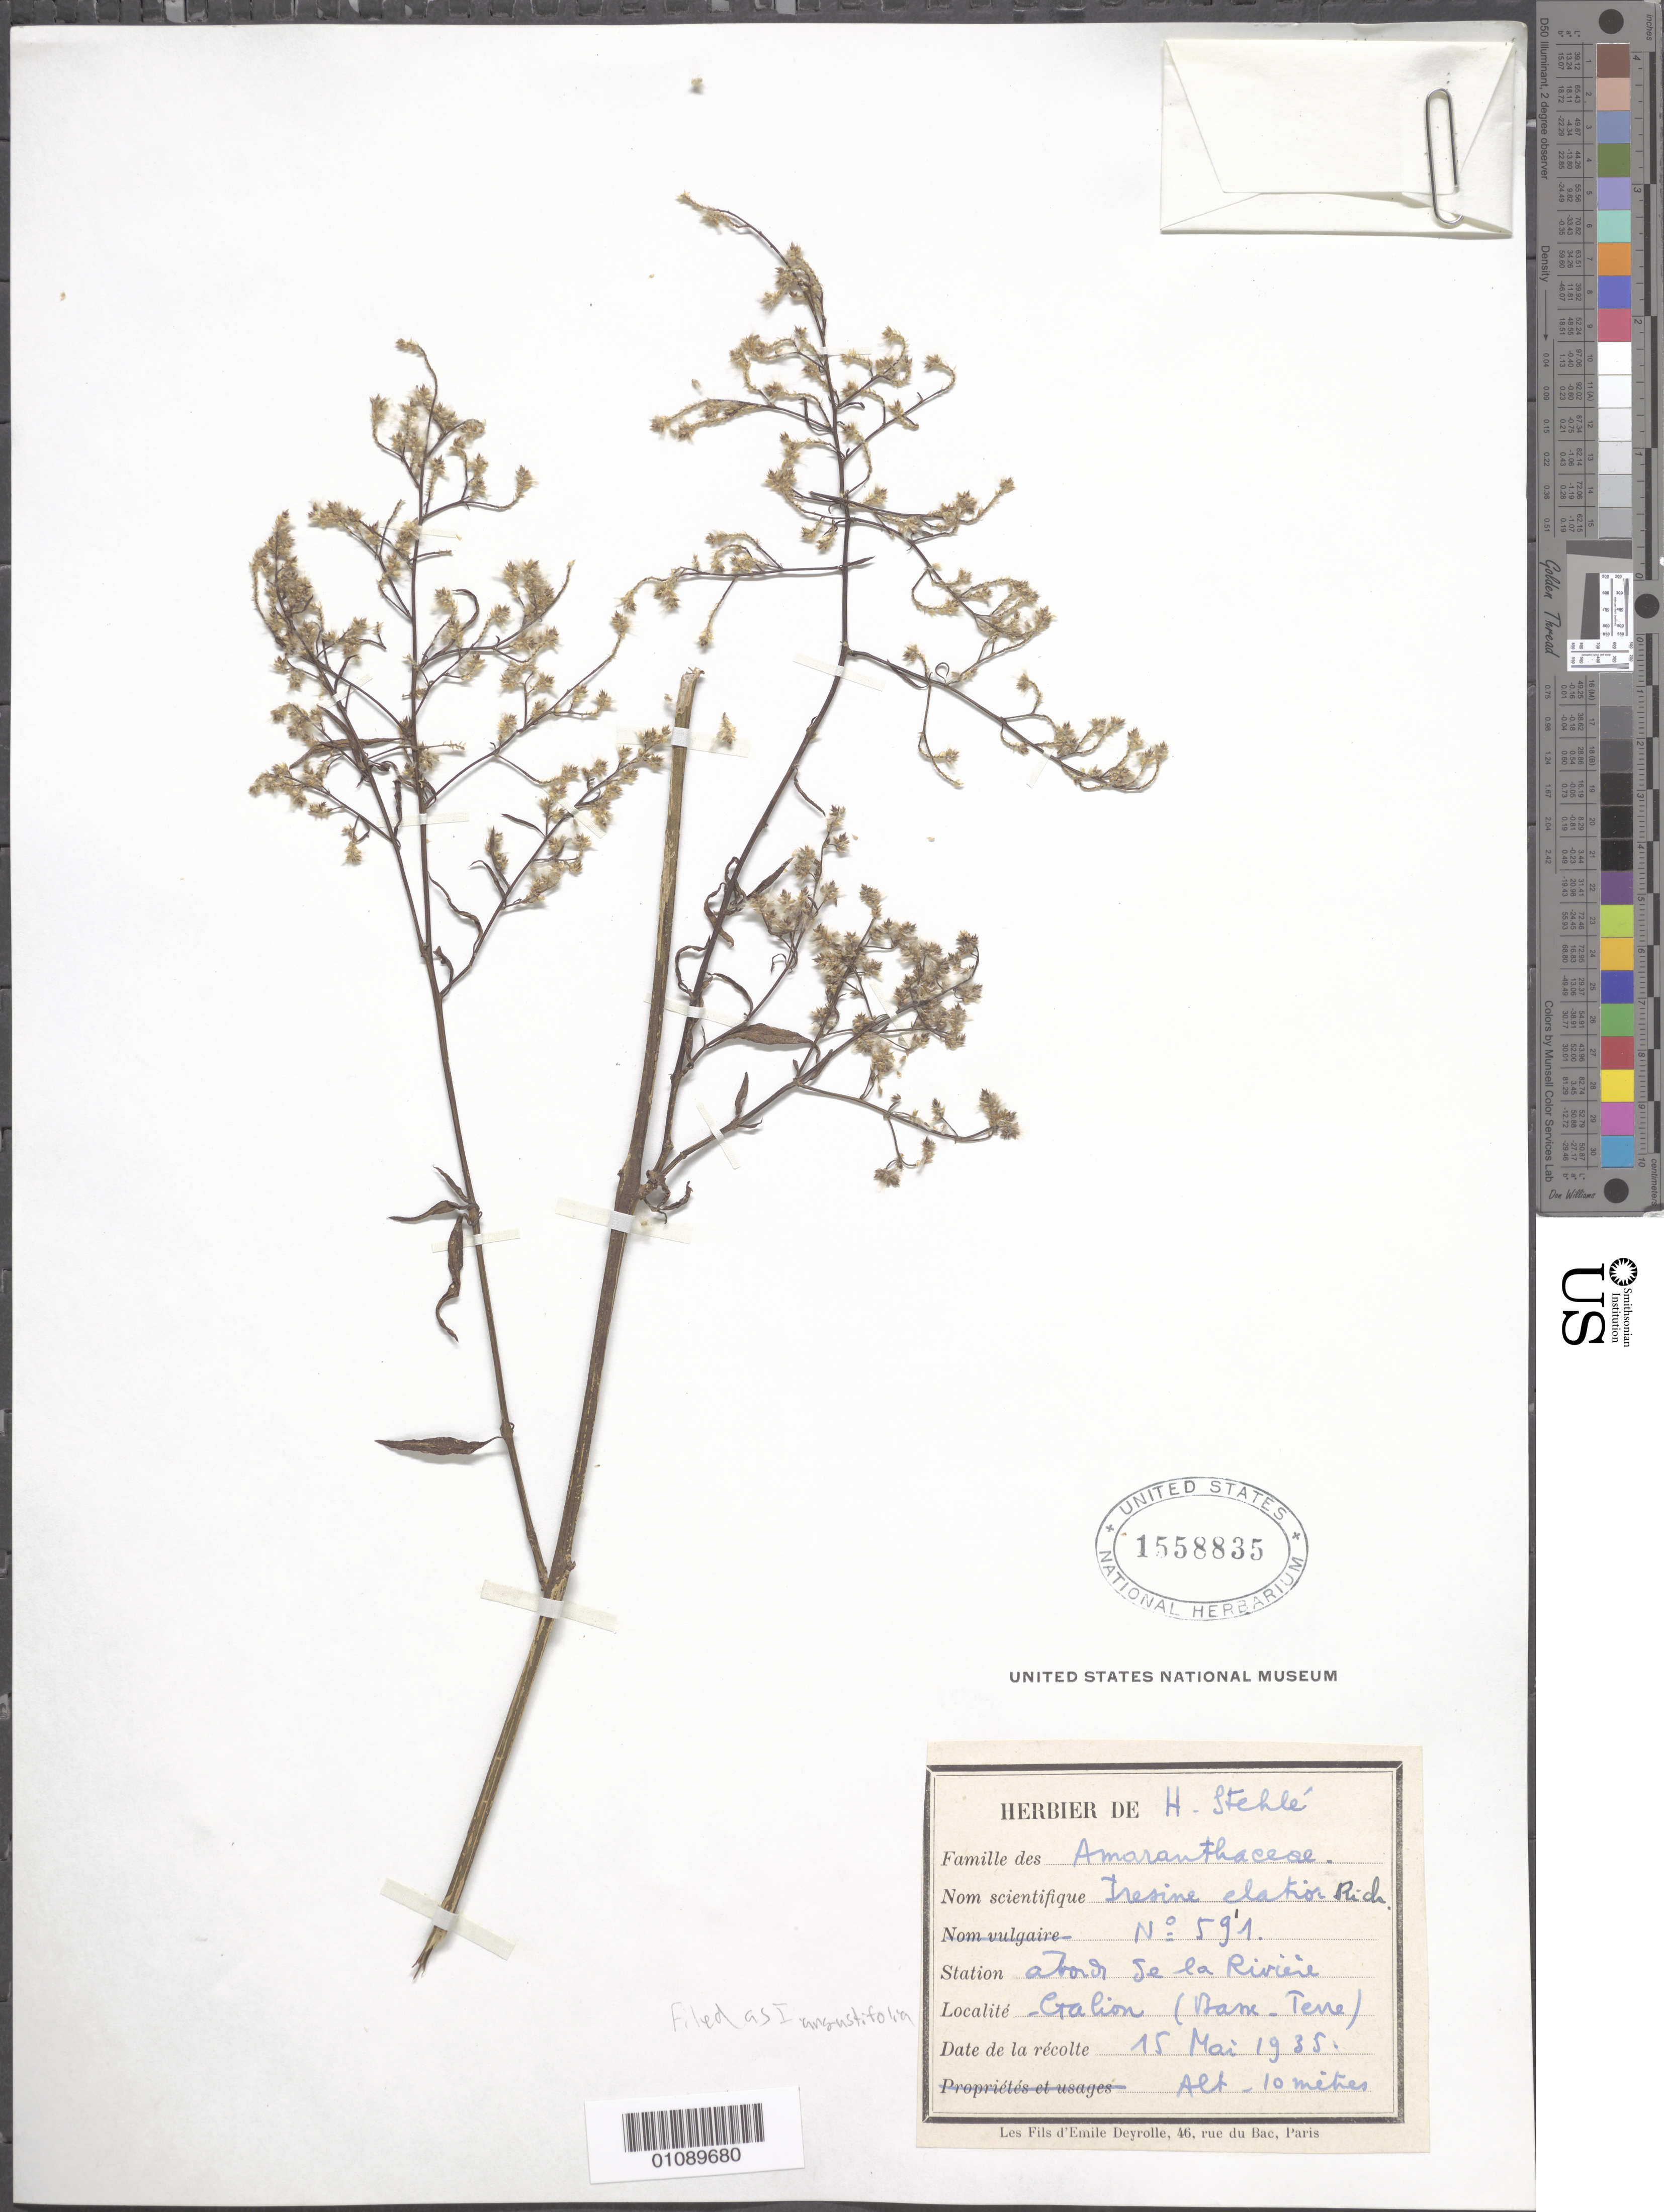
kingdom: Plantae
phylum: Tracheophyta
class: Magnoliopsida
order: Caryophyllales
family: Amaranthaceae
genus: Iresine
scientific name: Iresine angustifolia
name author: Euphrasén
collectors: H. Stehlé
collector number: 591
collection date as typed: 15 May 1935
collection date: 1935-05-15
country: Guadeloupe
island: Basse Terre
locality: Abord de la Riviere Gralion.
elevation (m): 10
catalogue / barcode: US 1558835